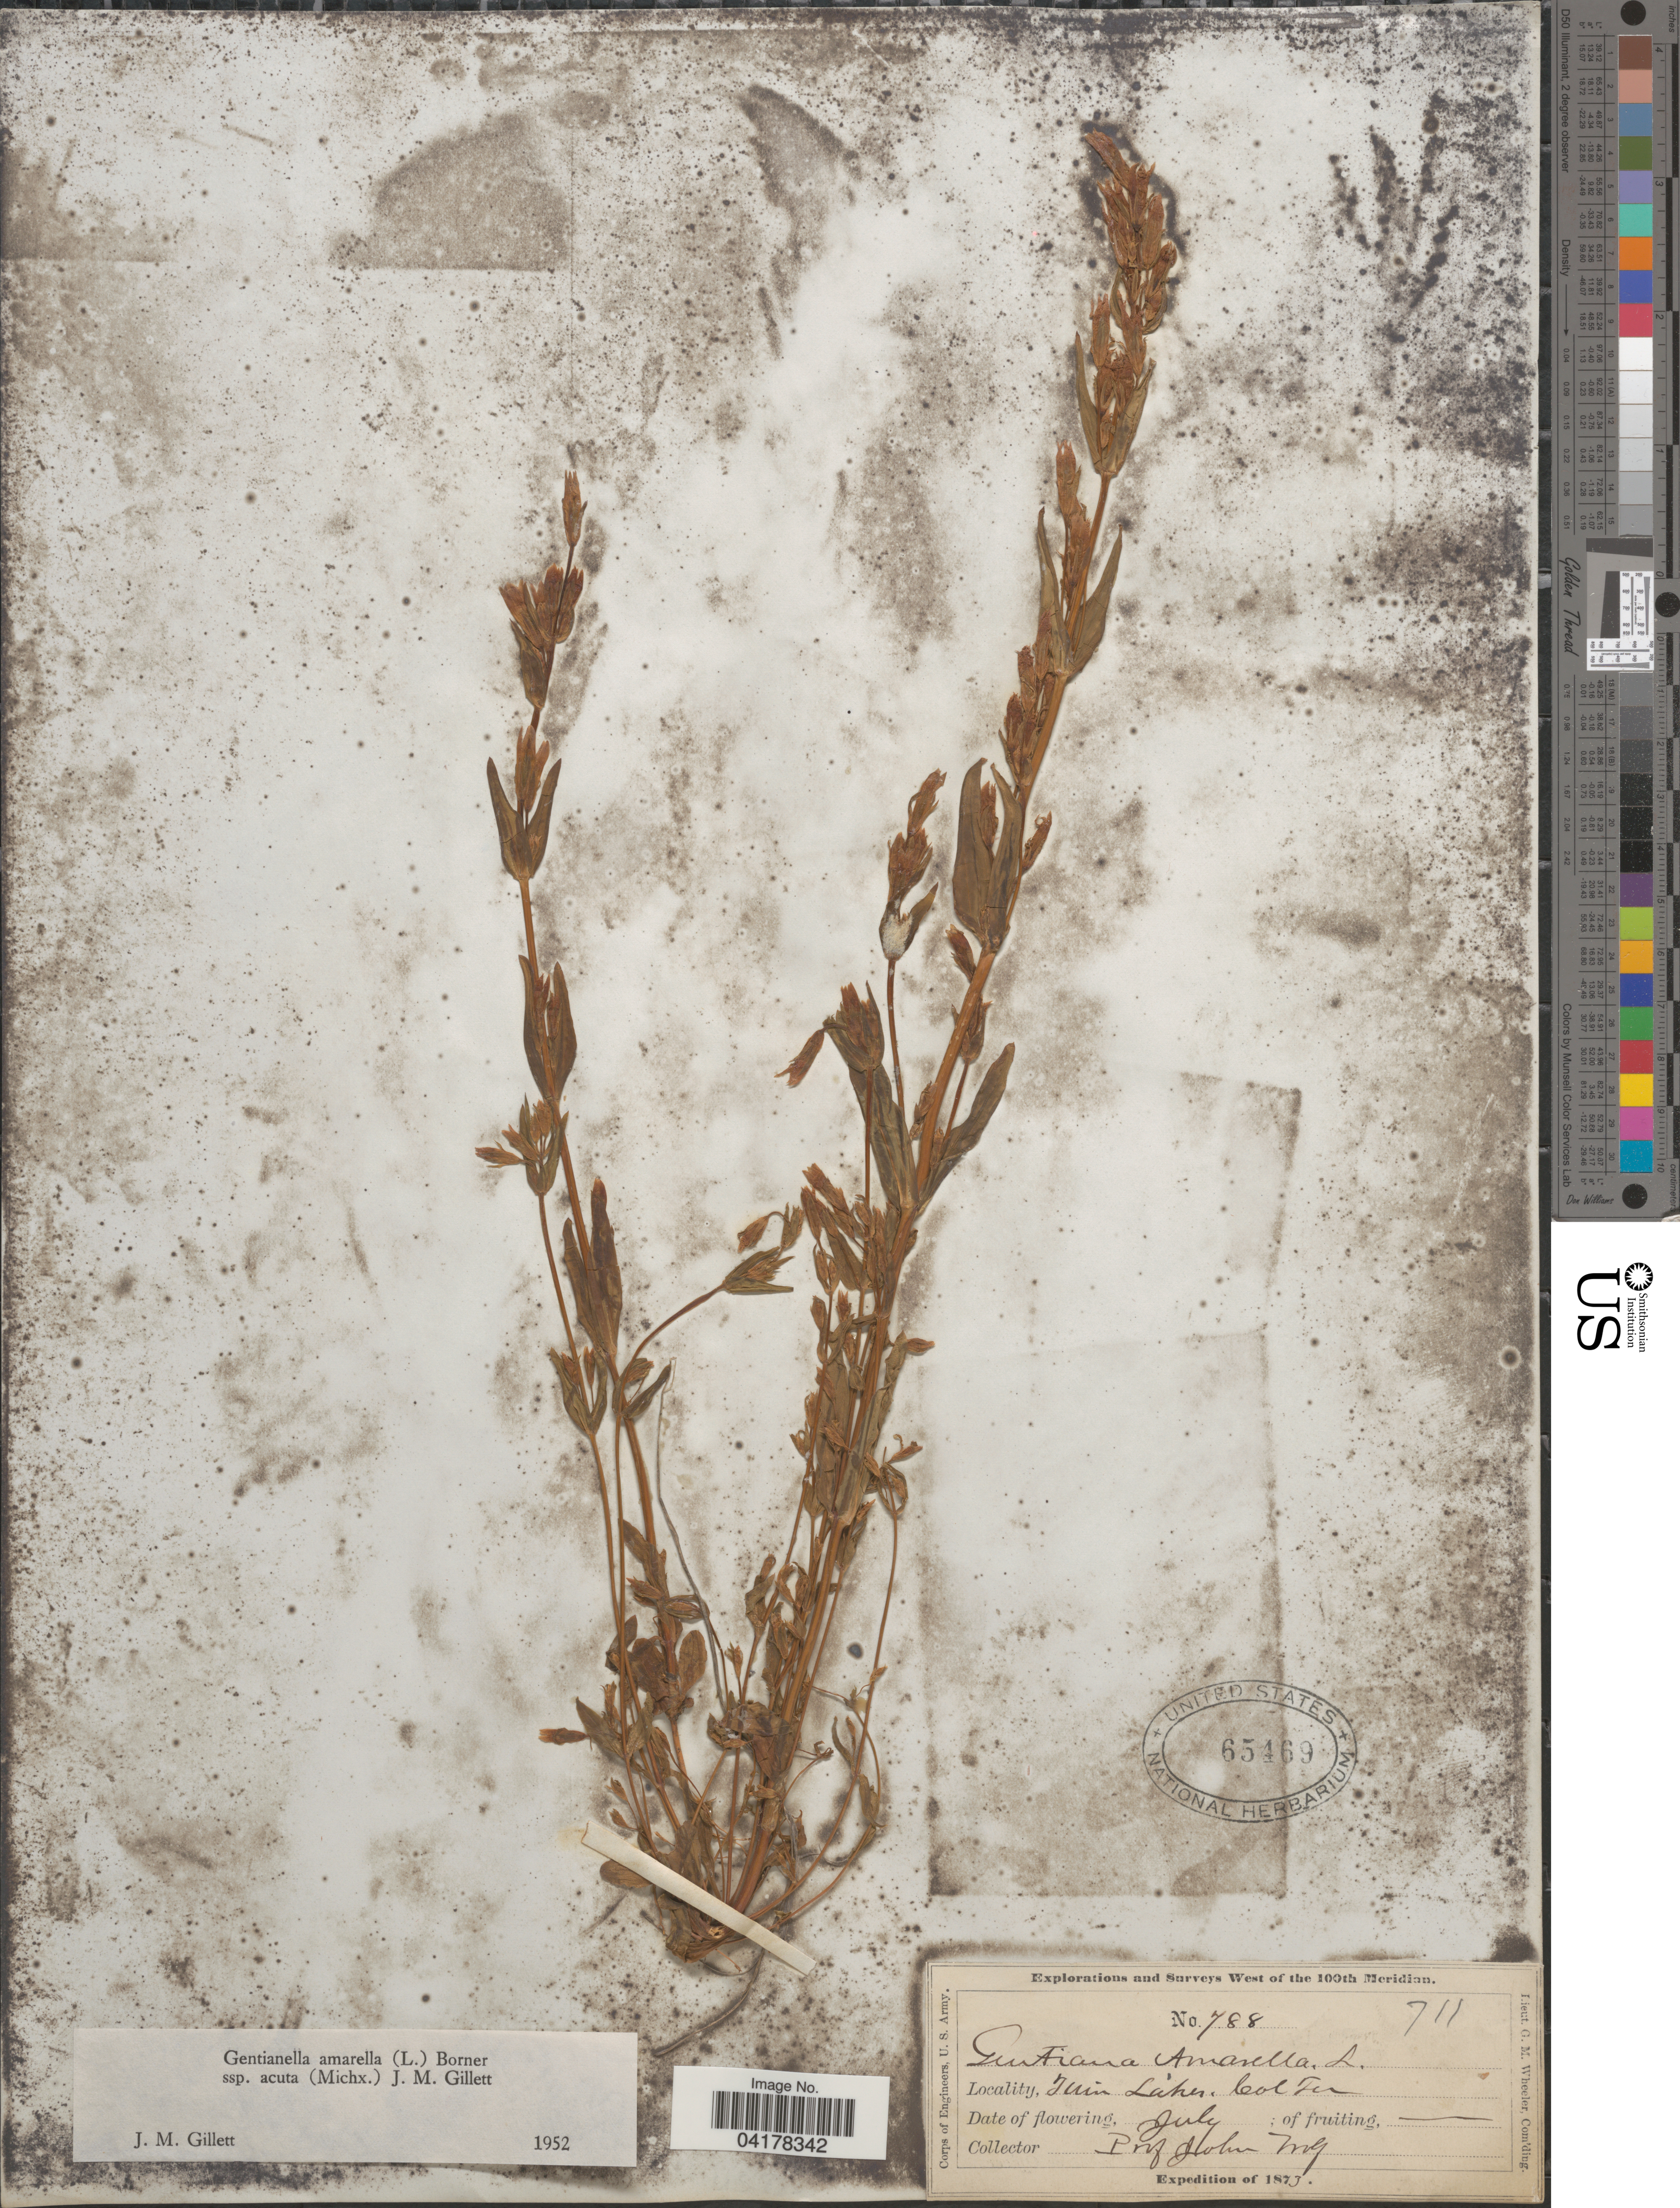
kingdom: Plantae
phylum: Tracheophyta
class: Magnoliopsida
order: Gentianales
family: Gentianaceae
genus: Gentianella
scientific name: Gentianella amarella subsp. acuta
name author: (Michx.) J.M. Gillett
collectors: J. Wolf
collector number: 788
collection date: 1873-07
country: United States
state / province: Colorado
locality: Explorations and Surveys of the 100th Meridian. Twin Lakes, Col Ter. Expedition of 1873.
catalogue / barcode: US 65469